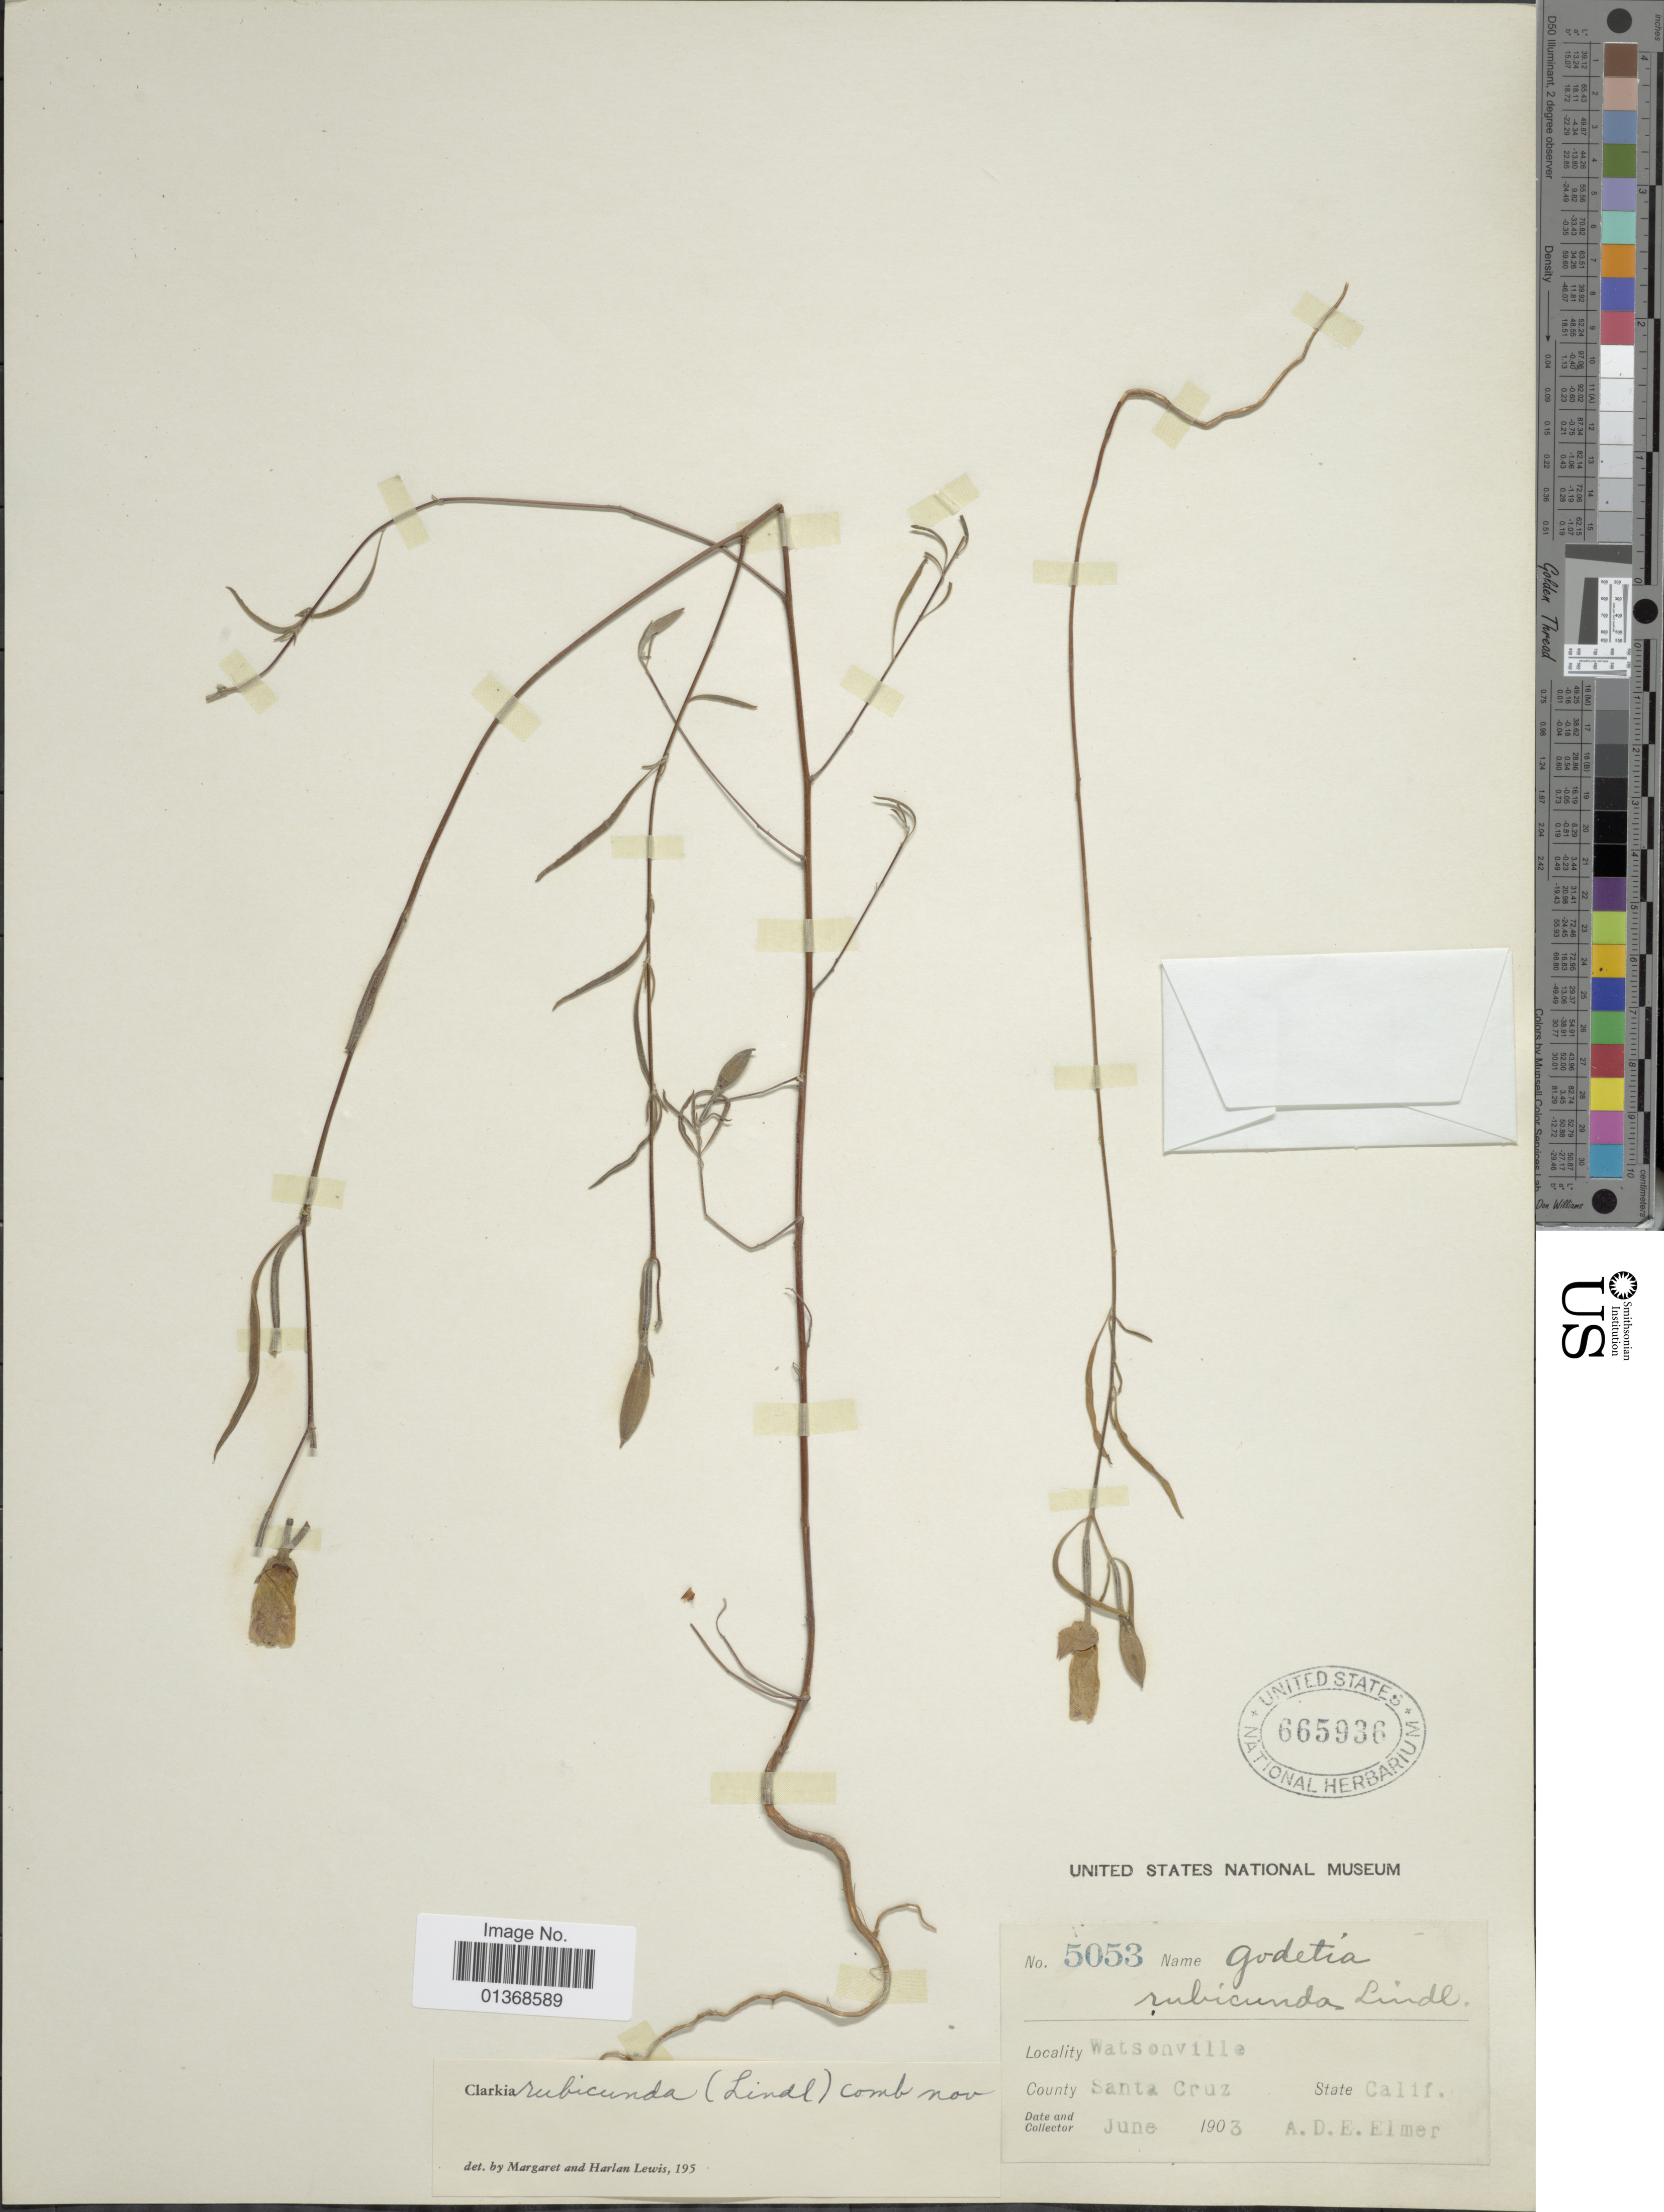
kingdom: Plantae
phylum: Tracheophyta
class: Magnoliopsida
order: Myrtales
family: Onagraceae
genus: Clarkia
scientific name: Clarkia rubicunda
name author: (Lindl.) F. H. Lewis & M.R. Lewis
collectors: A. D. E. Elmer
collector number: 5053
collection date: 1903-06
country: United States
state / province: California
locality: Watsonville, Santa Cruz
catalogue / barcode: US 665936